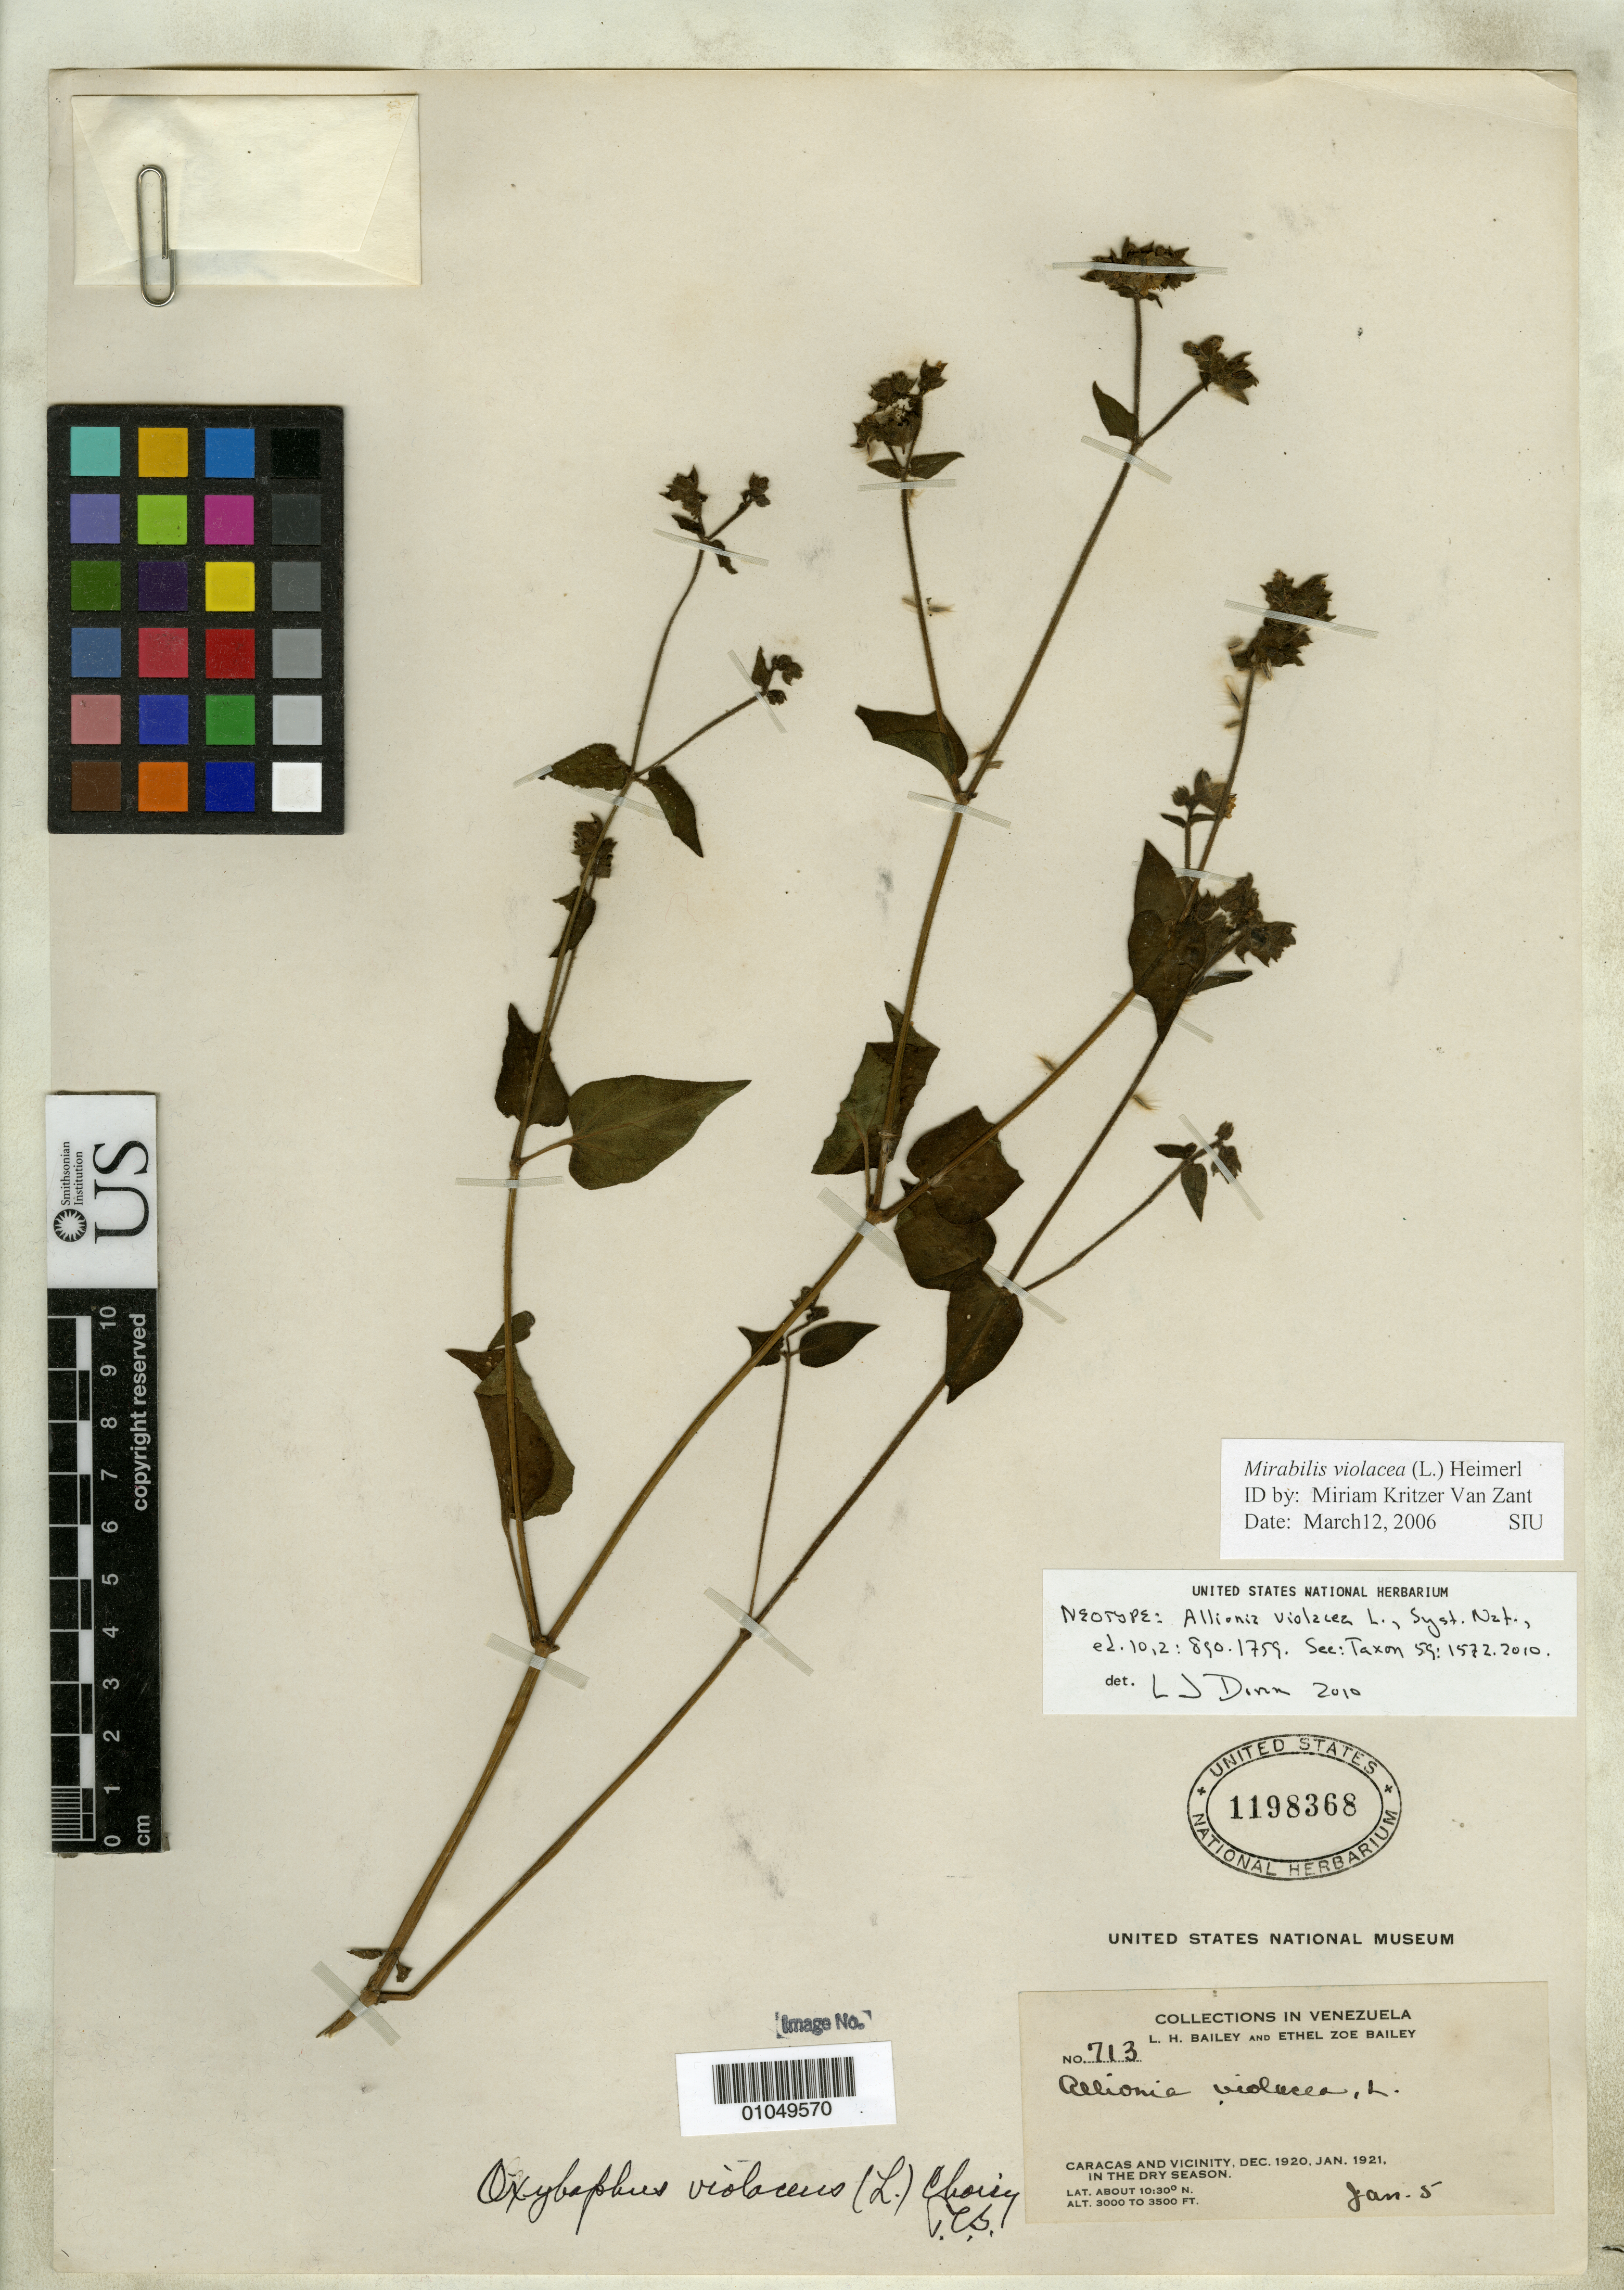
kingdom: Plantae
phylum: Tracheophyta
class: Magnoliopsida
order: Caryophyllales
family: Nyctaginaceae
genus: Allionia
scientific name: Allionia violacea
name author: L.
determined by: Van Zant, Miriam Kritzer, (SIU)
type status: Neotype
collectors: L. H. Bailey & E. Z. Bailey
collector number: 713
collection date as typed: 05 Jan 1921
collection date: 1921-01-05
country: Venezuela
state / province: Distrito Federal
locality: Caracas and vicinity.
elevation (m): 914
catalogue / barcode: US 1198368